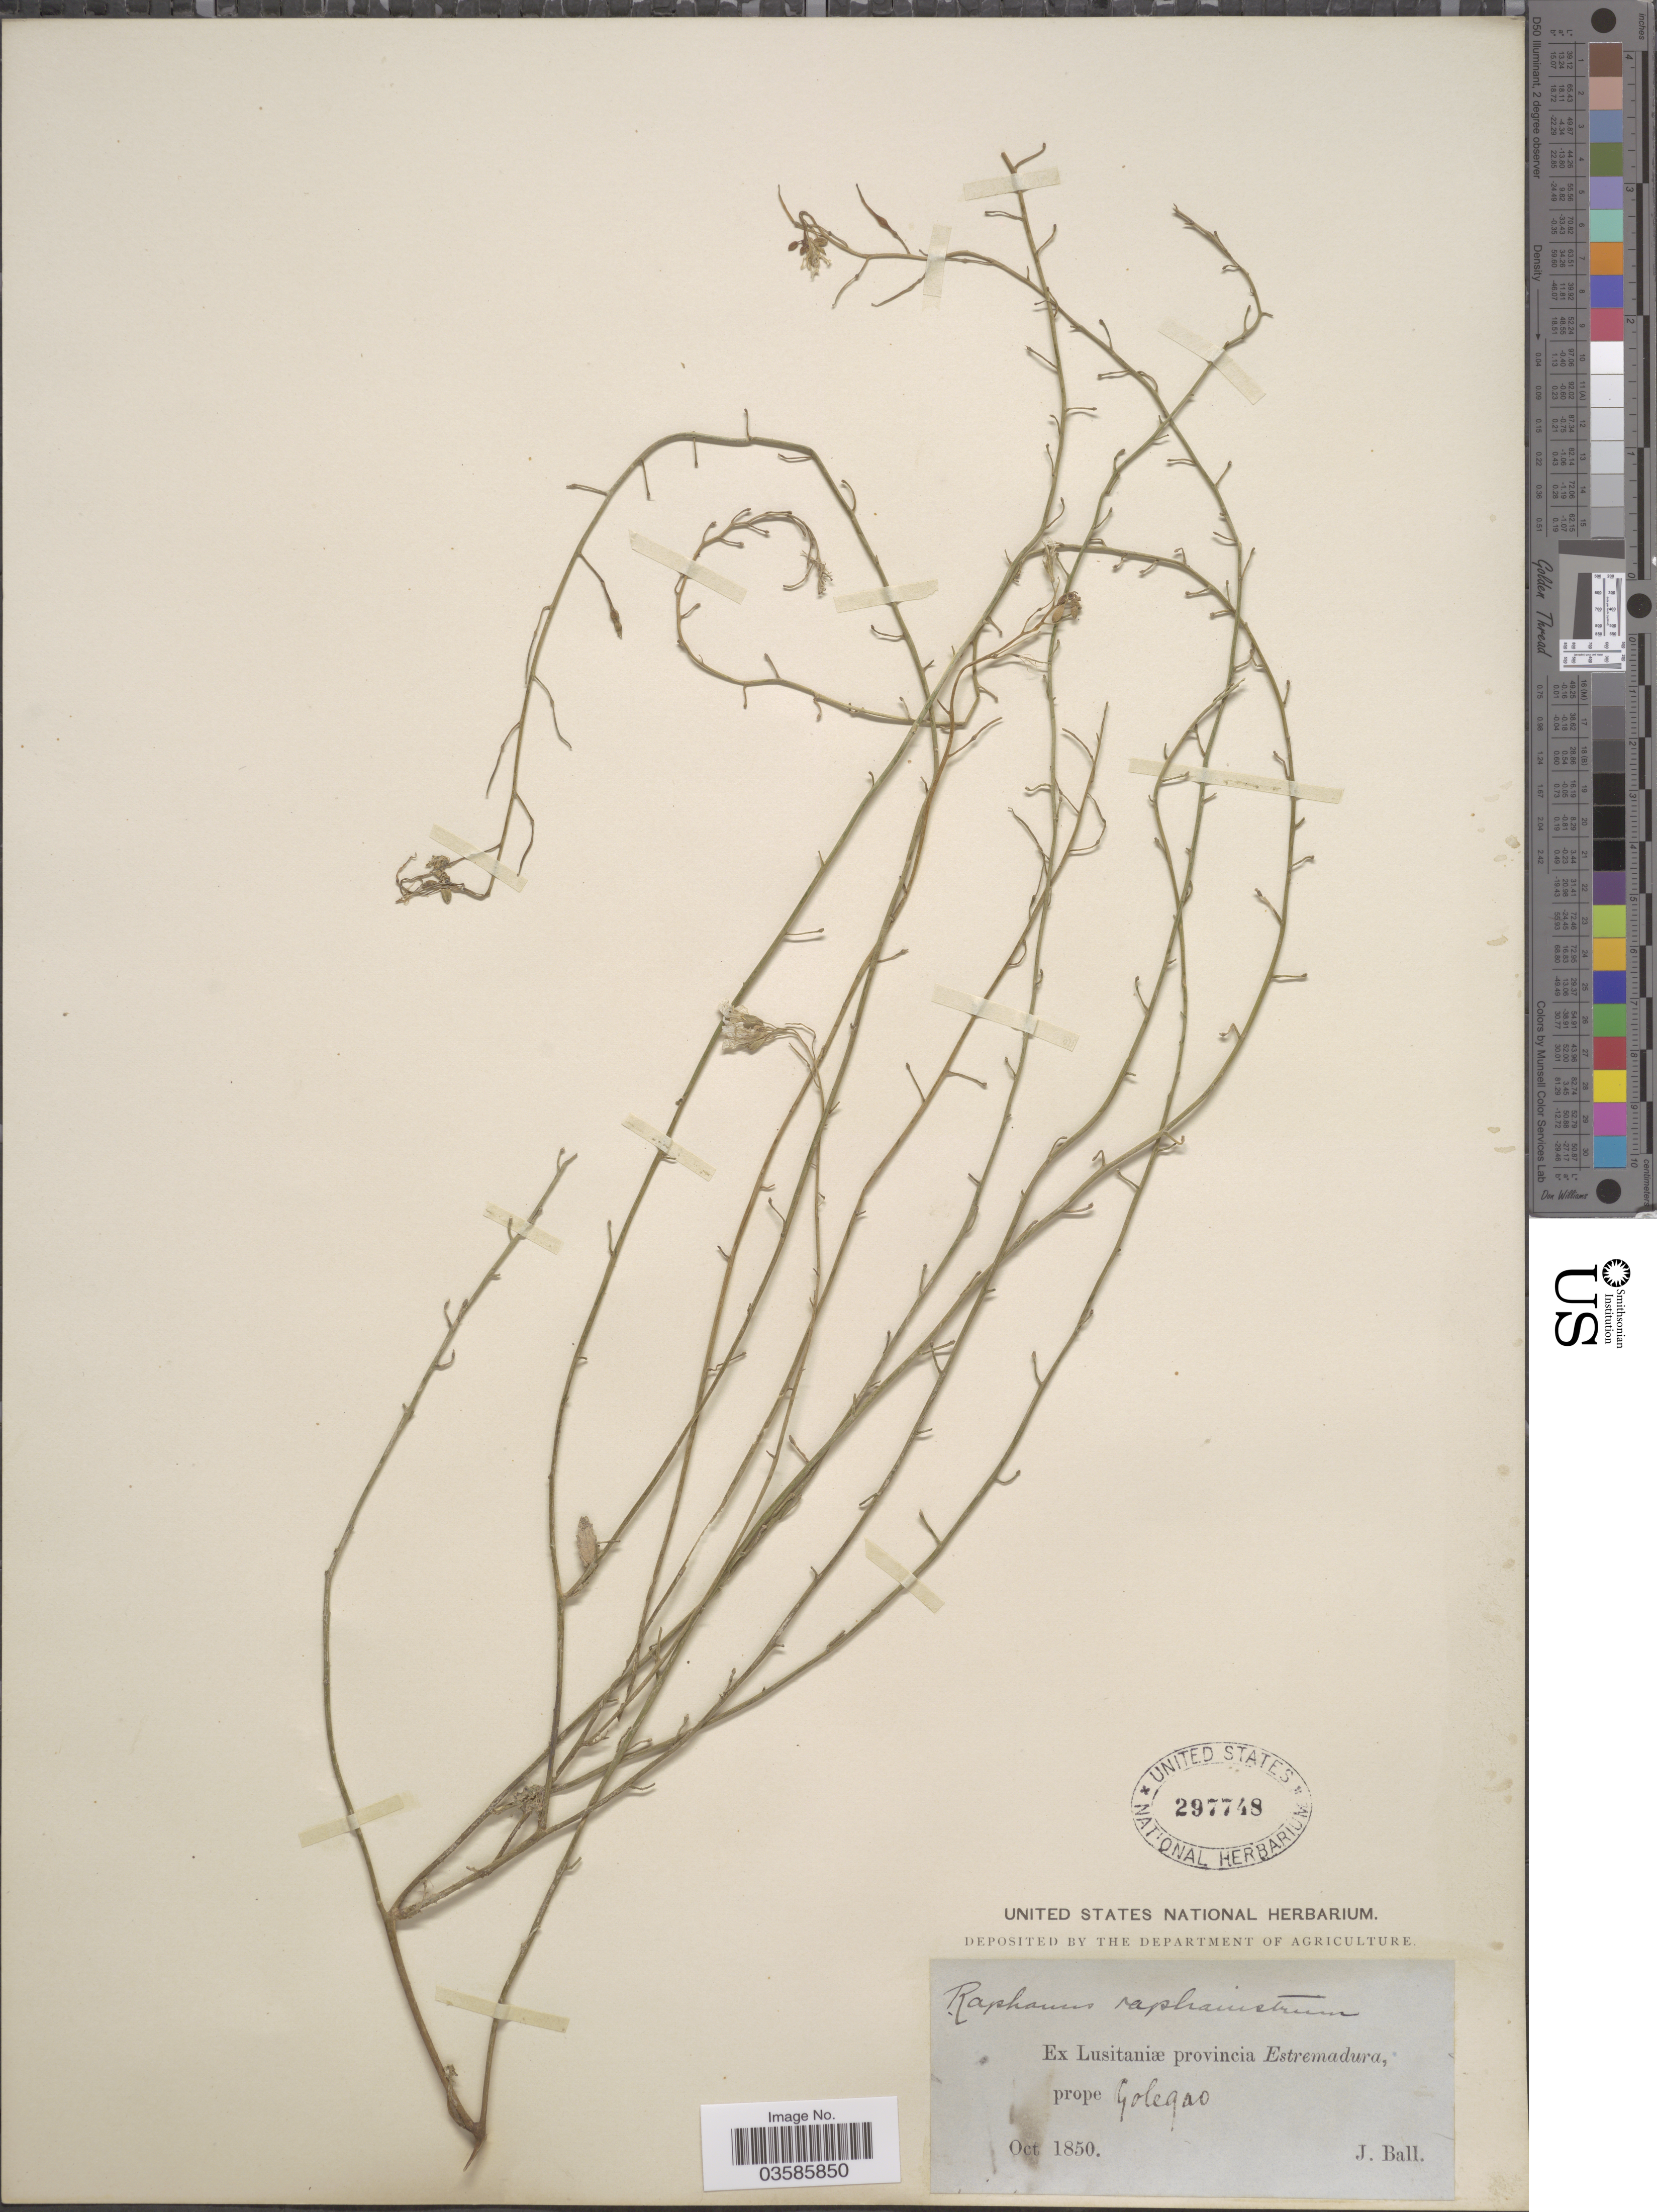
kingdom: Plantae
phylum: Tracheophyta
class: Magnoliopsida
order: Brassicales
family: Brassicaceae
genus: Raphanus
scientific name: Raphanus sativus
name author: L.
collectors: J. Ball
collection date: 1850-10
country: Portugal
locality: Ex Lusitaniæ provincia Estremadura, prope Golegao.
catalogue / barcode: US 297748